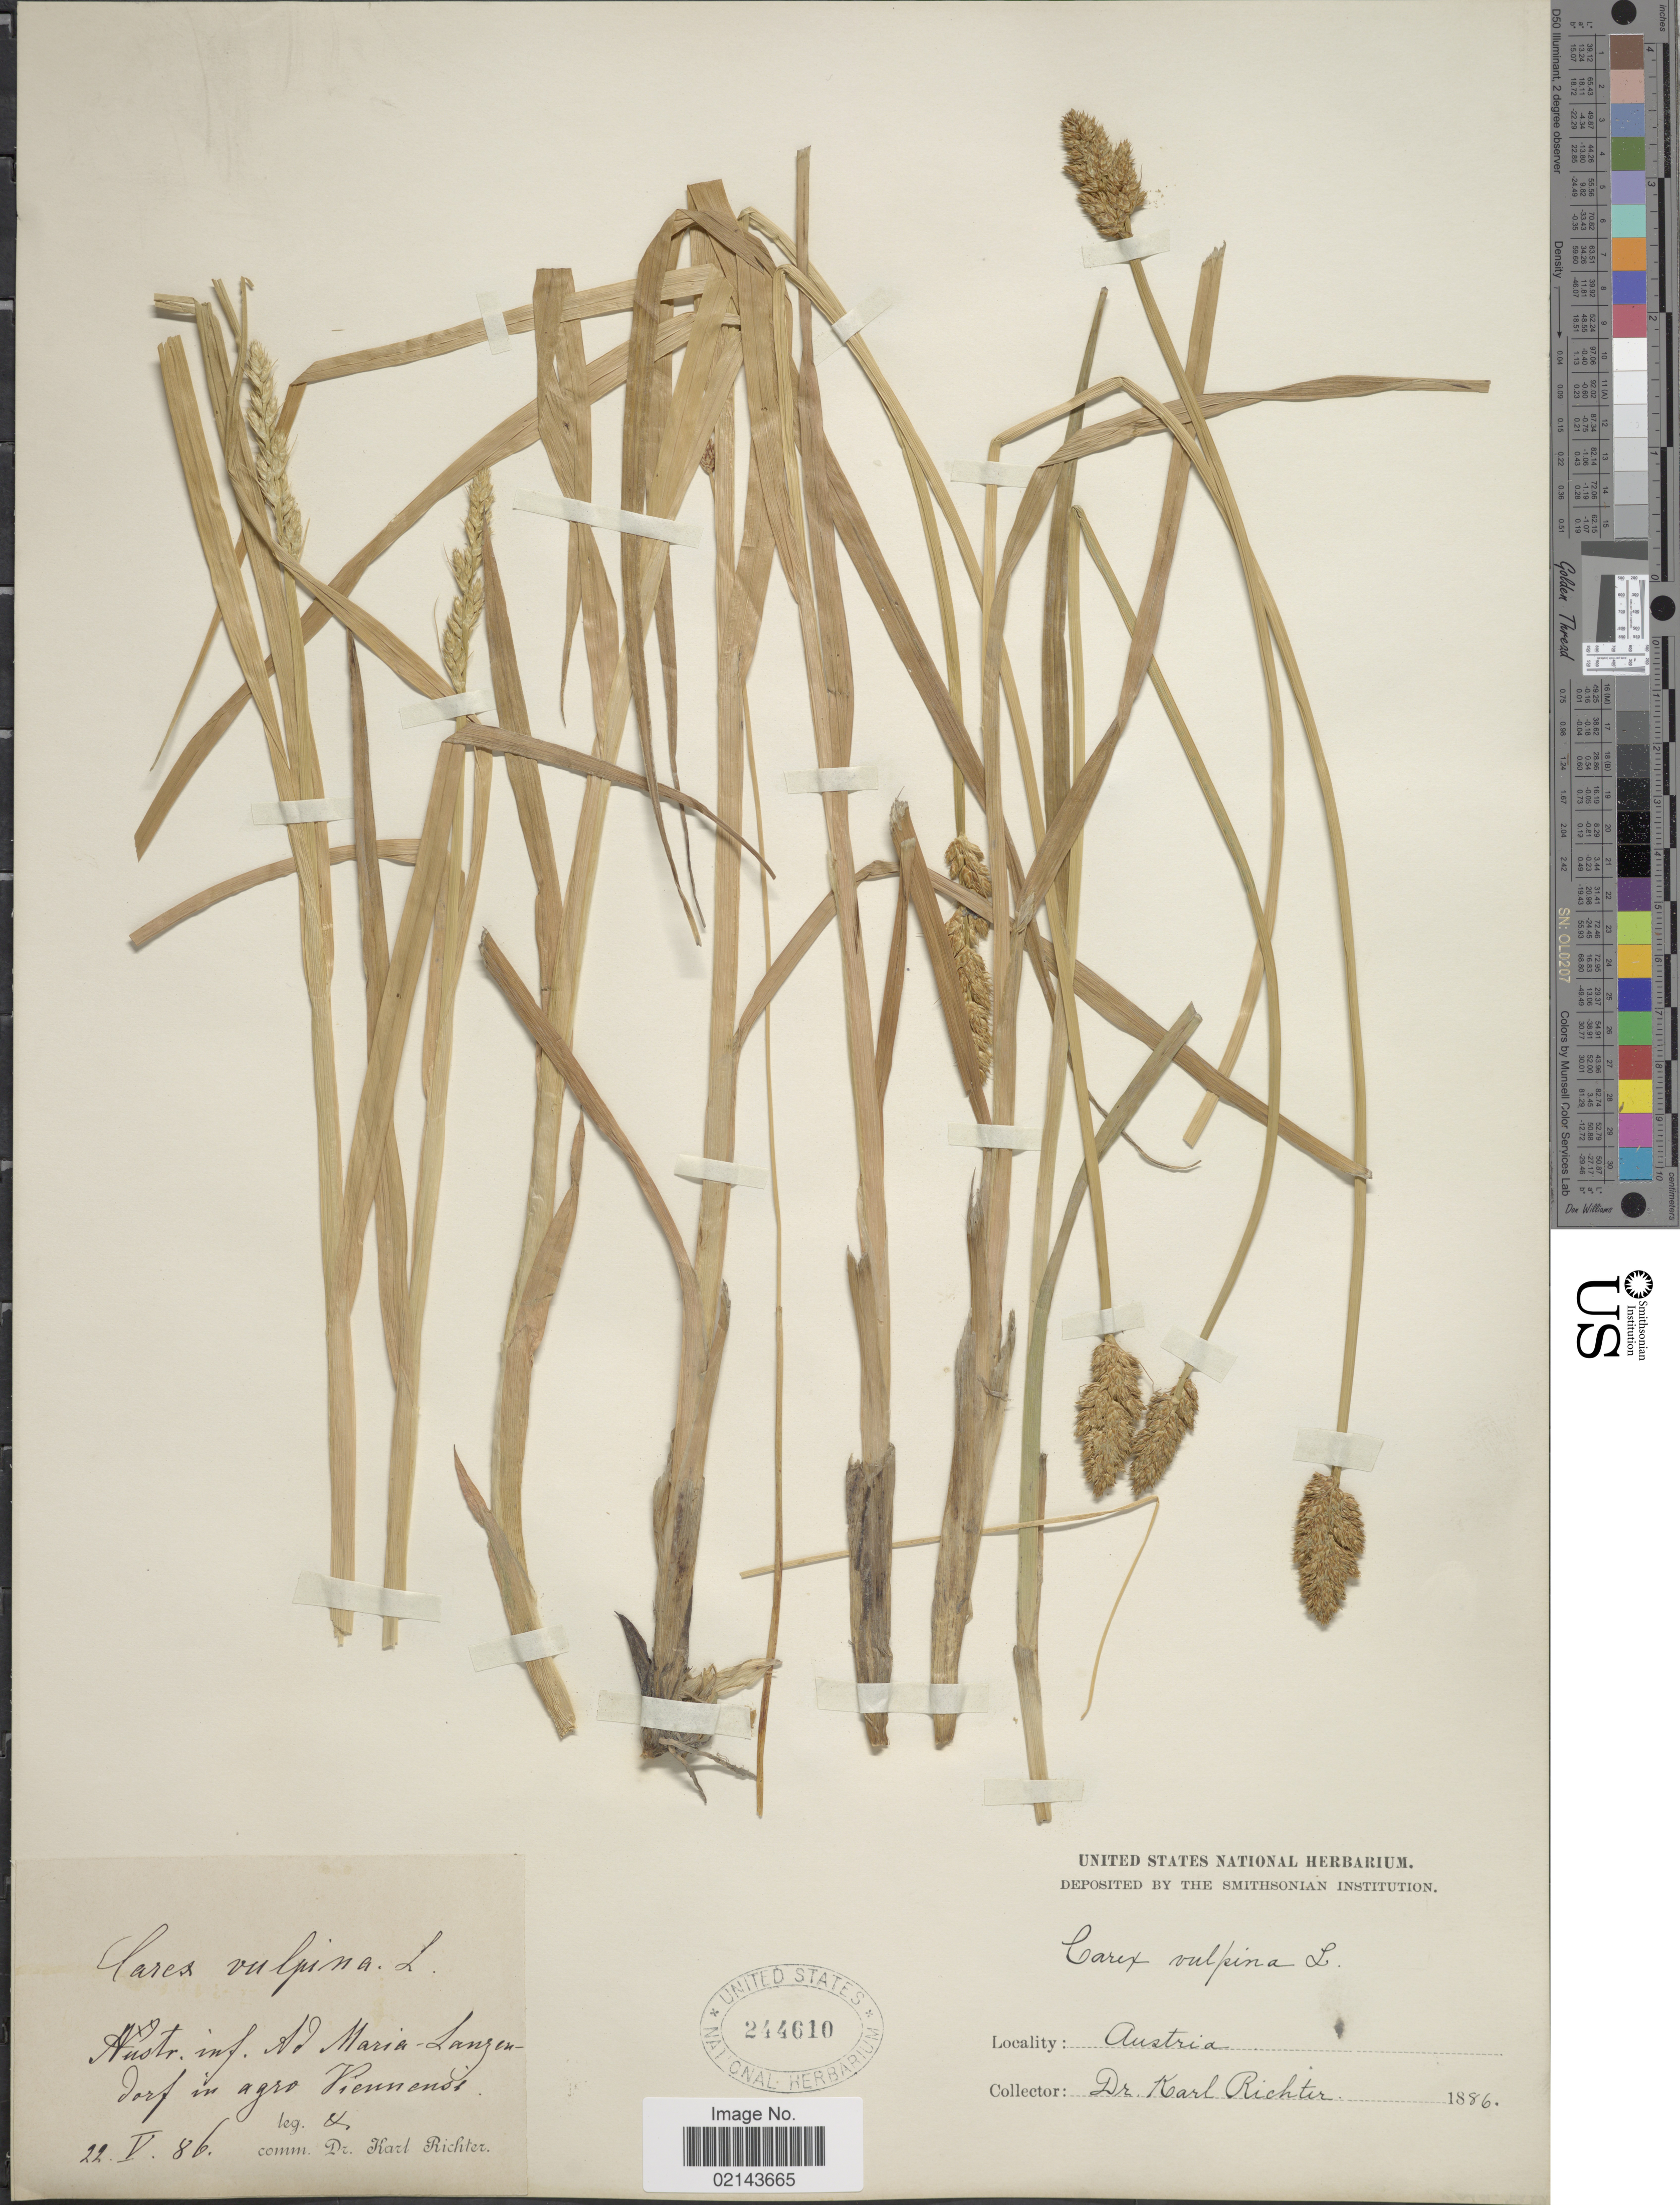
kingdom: Plantae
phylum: Tracheophyta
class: Liliopsida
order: Poales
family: Cyperaceae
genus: Carex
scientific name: Carex vulpina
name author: L.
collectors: K. Richter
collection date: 1886-05-22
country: Austria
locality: Austr. inf Ad Naria-Lanzen dorf in agro Viennensi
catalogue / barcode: US 244610